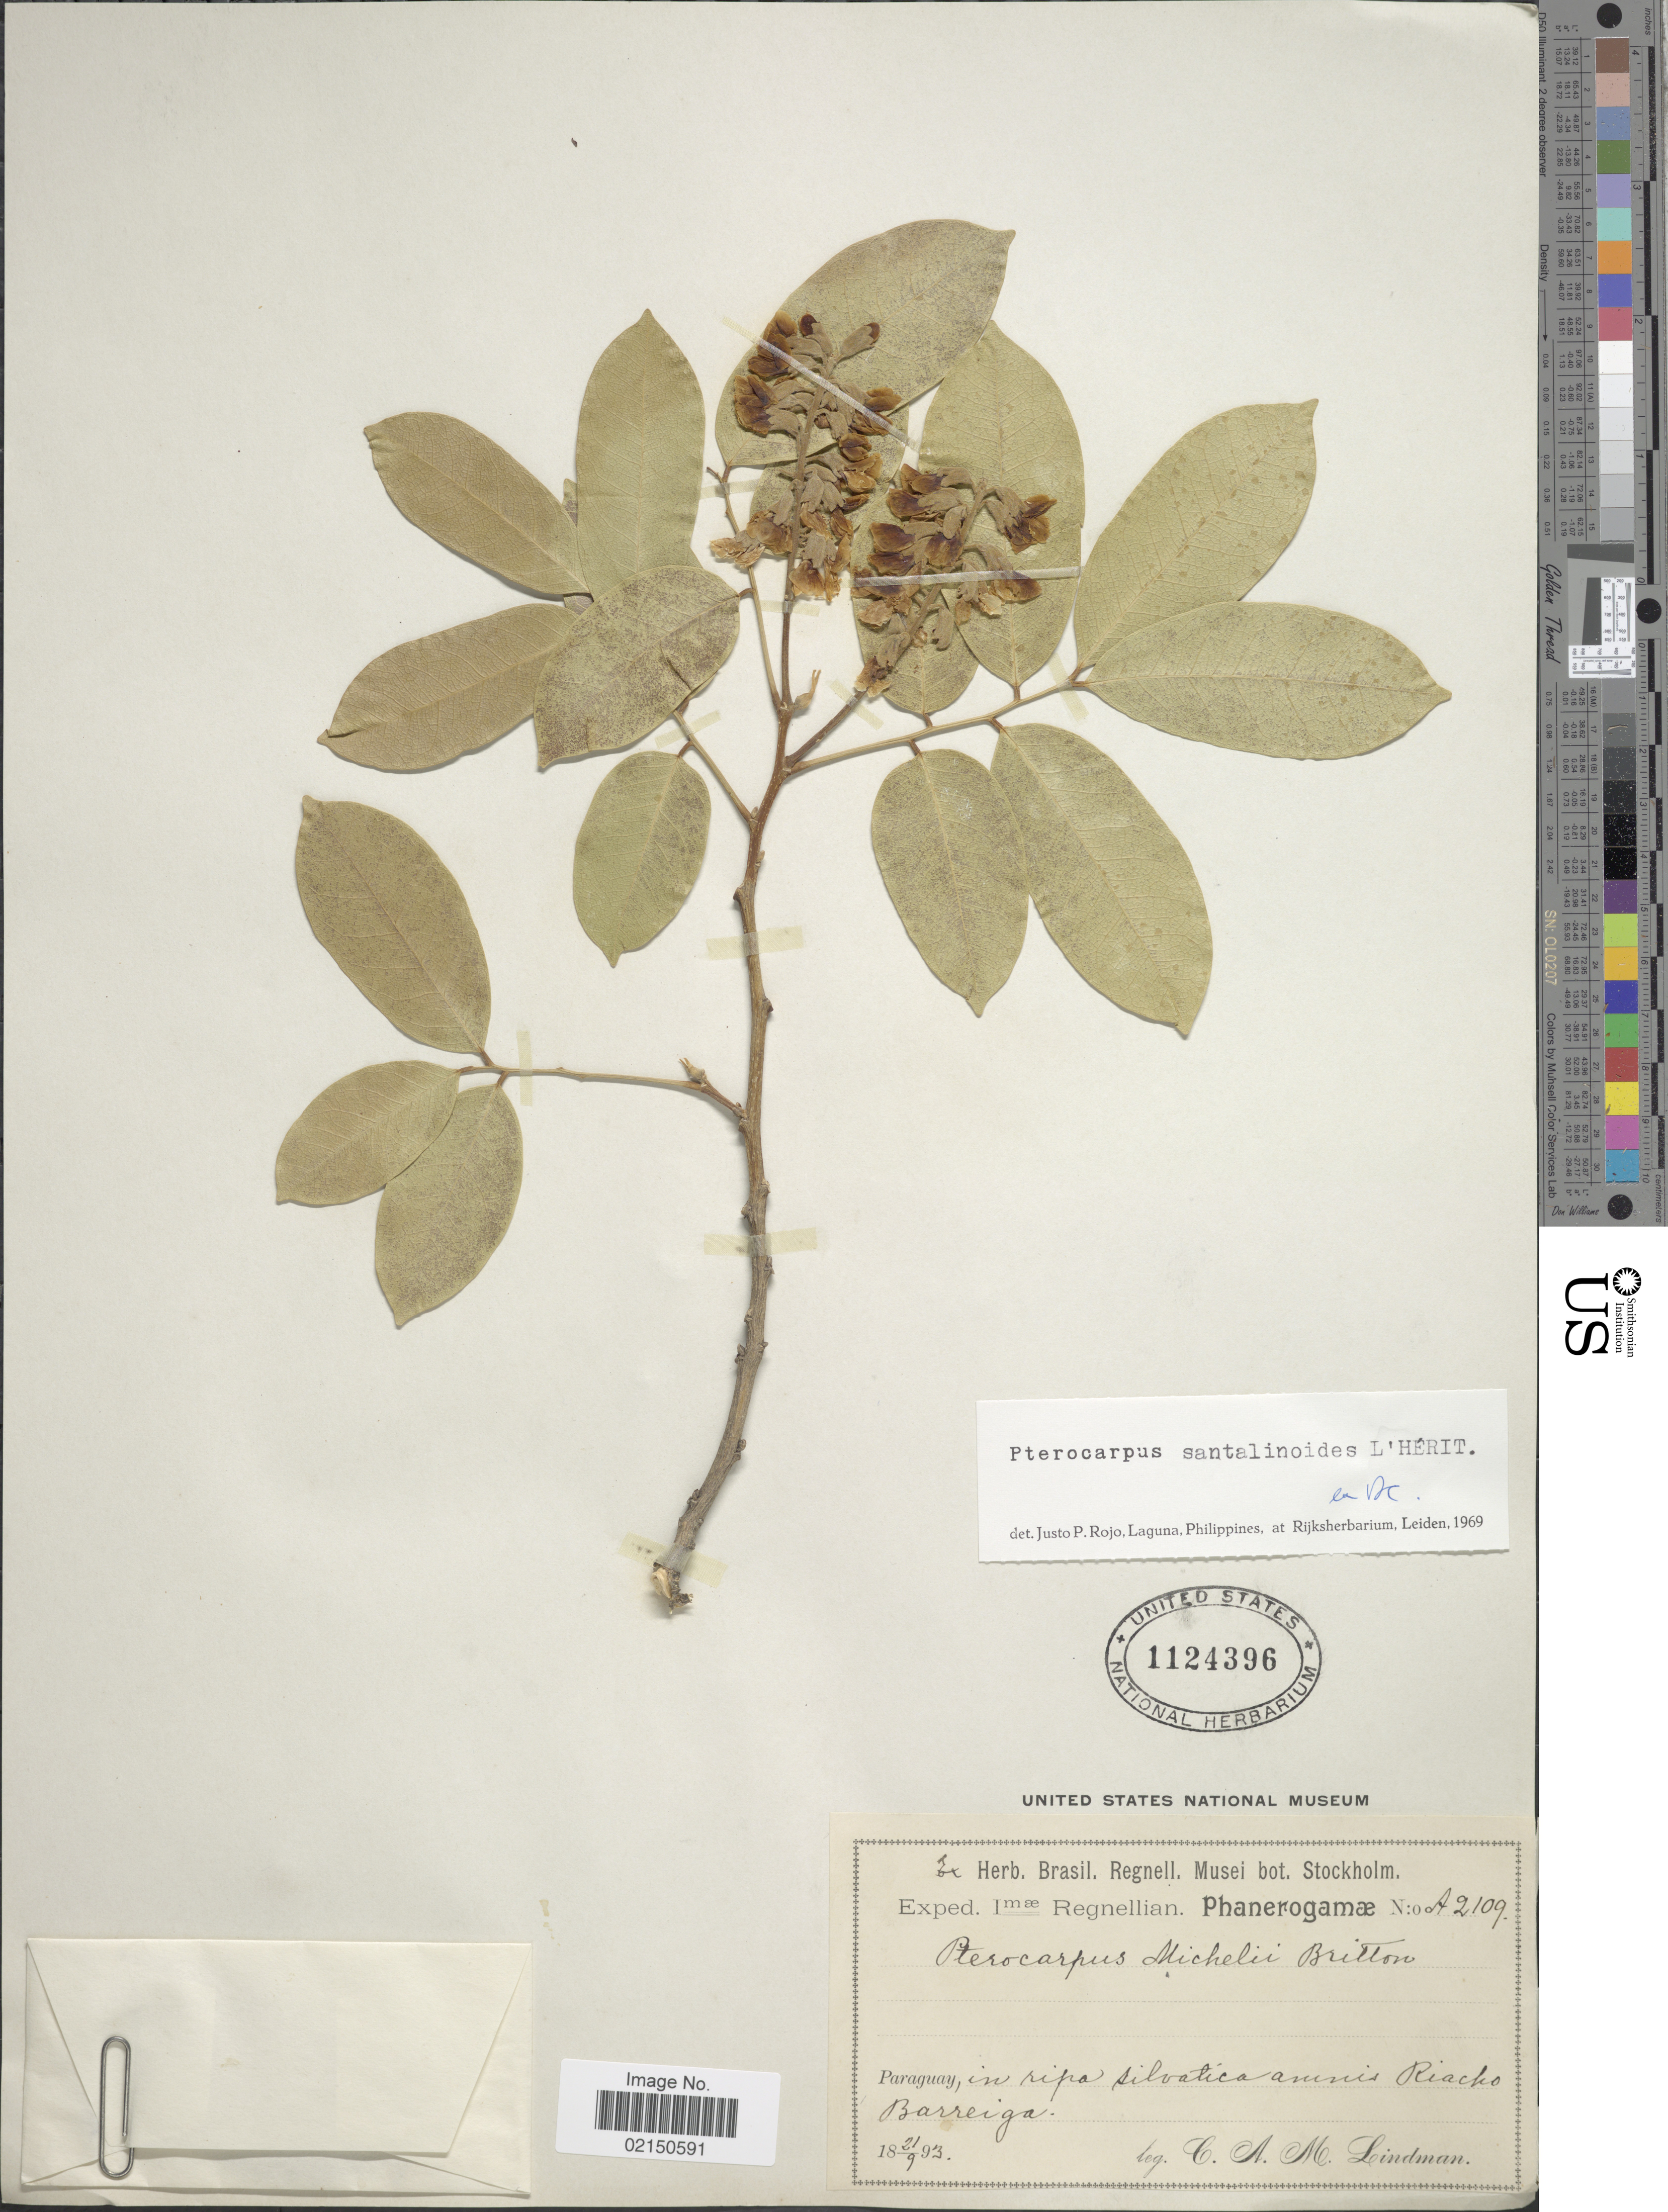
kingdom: Plantae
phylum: Tracheophyta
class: Magnoliopsida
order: Fabales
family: Fabaceae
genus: Pterocarpus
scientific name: Pterocarpus santalinoides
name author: L'Hér. ex DC.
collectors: C. A. M. Lindman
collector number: A219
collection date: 1893-09-21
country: Paraguay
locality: In ripa silvatica amnis Riacho Barreiga.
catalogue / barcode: US 1124396